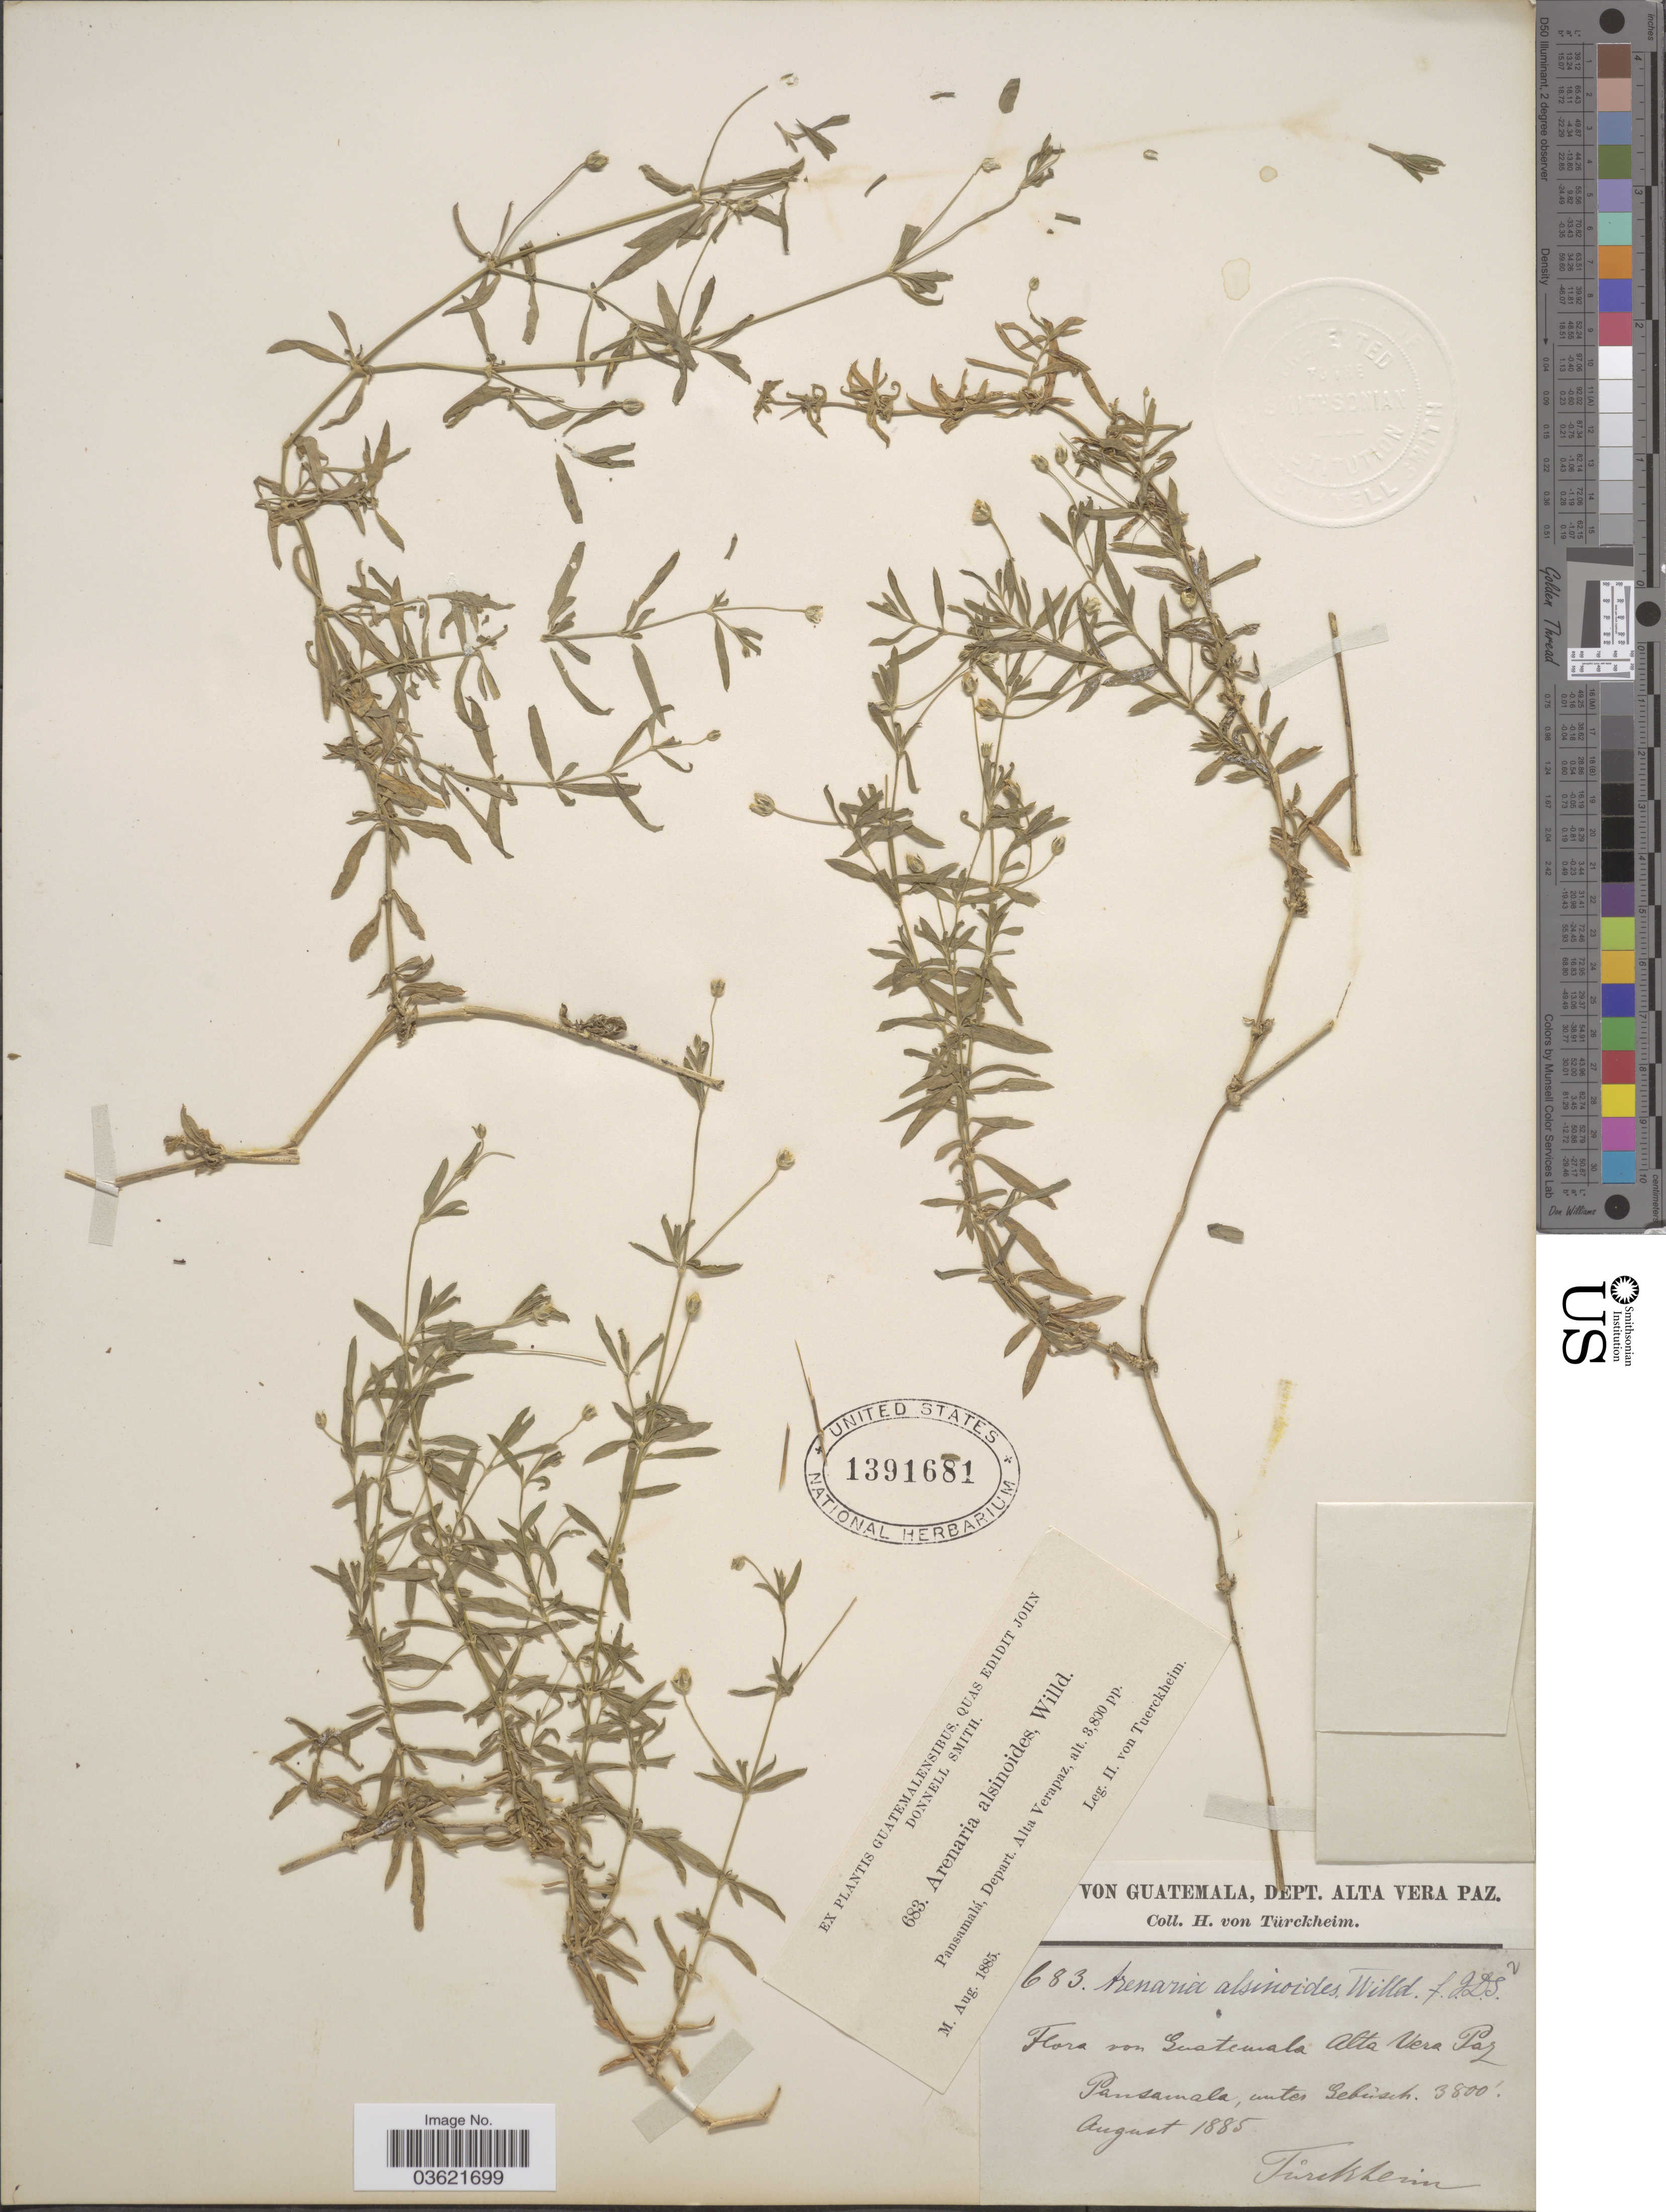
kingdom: Plantae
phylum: Tracheophyta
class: Magnoliopsida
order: Caryophyllales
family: Caryophyllaceae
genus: Arenaria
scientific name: Arenaria lanuginosa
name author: (Michx.) Rohrb.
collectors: H. von Türckheim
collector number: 683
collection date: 1885-08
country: Guatemala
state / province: Alta Verapaz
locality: Dept. Alta Vera Paz. Pansamalá, unter Gebüsch.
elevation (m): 1158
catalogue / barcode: US 1391681